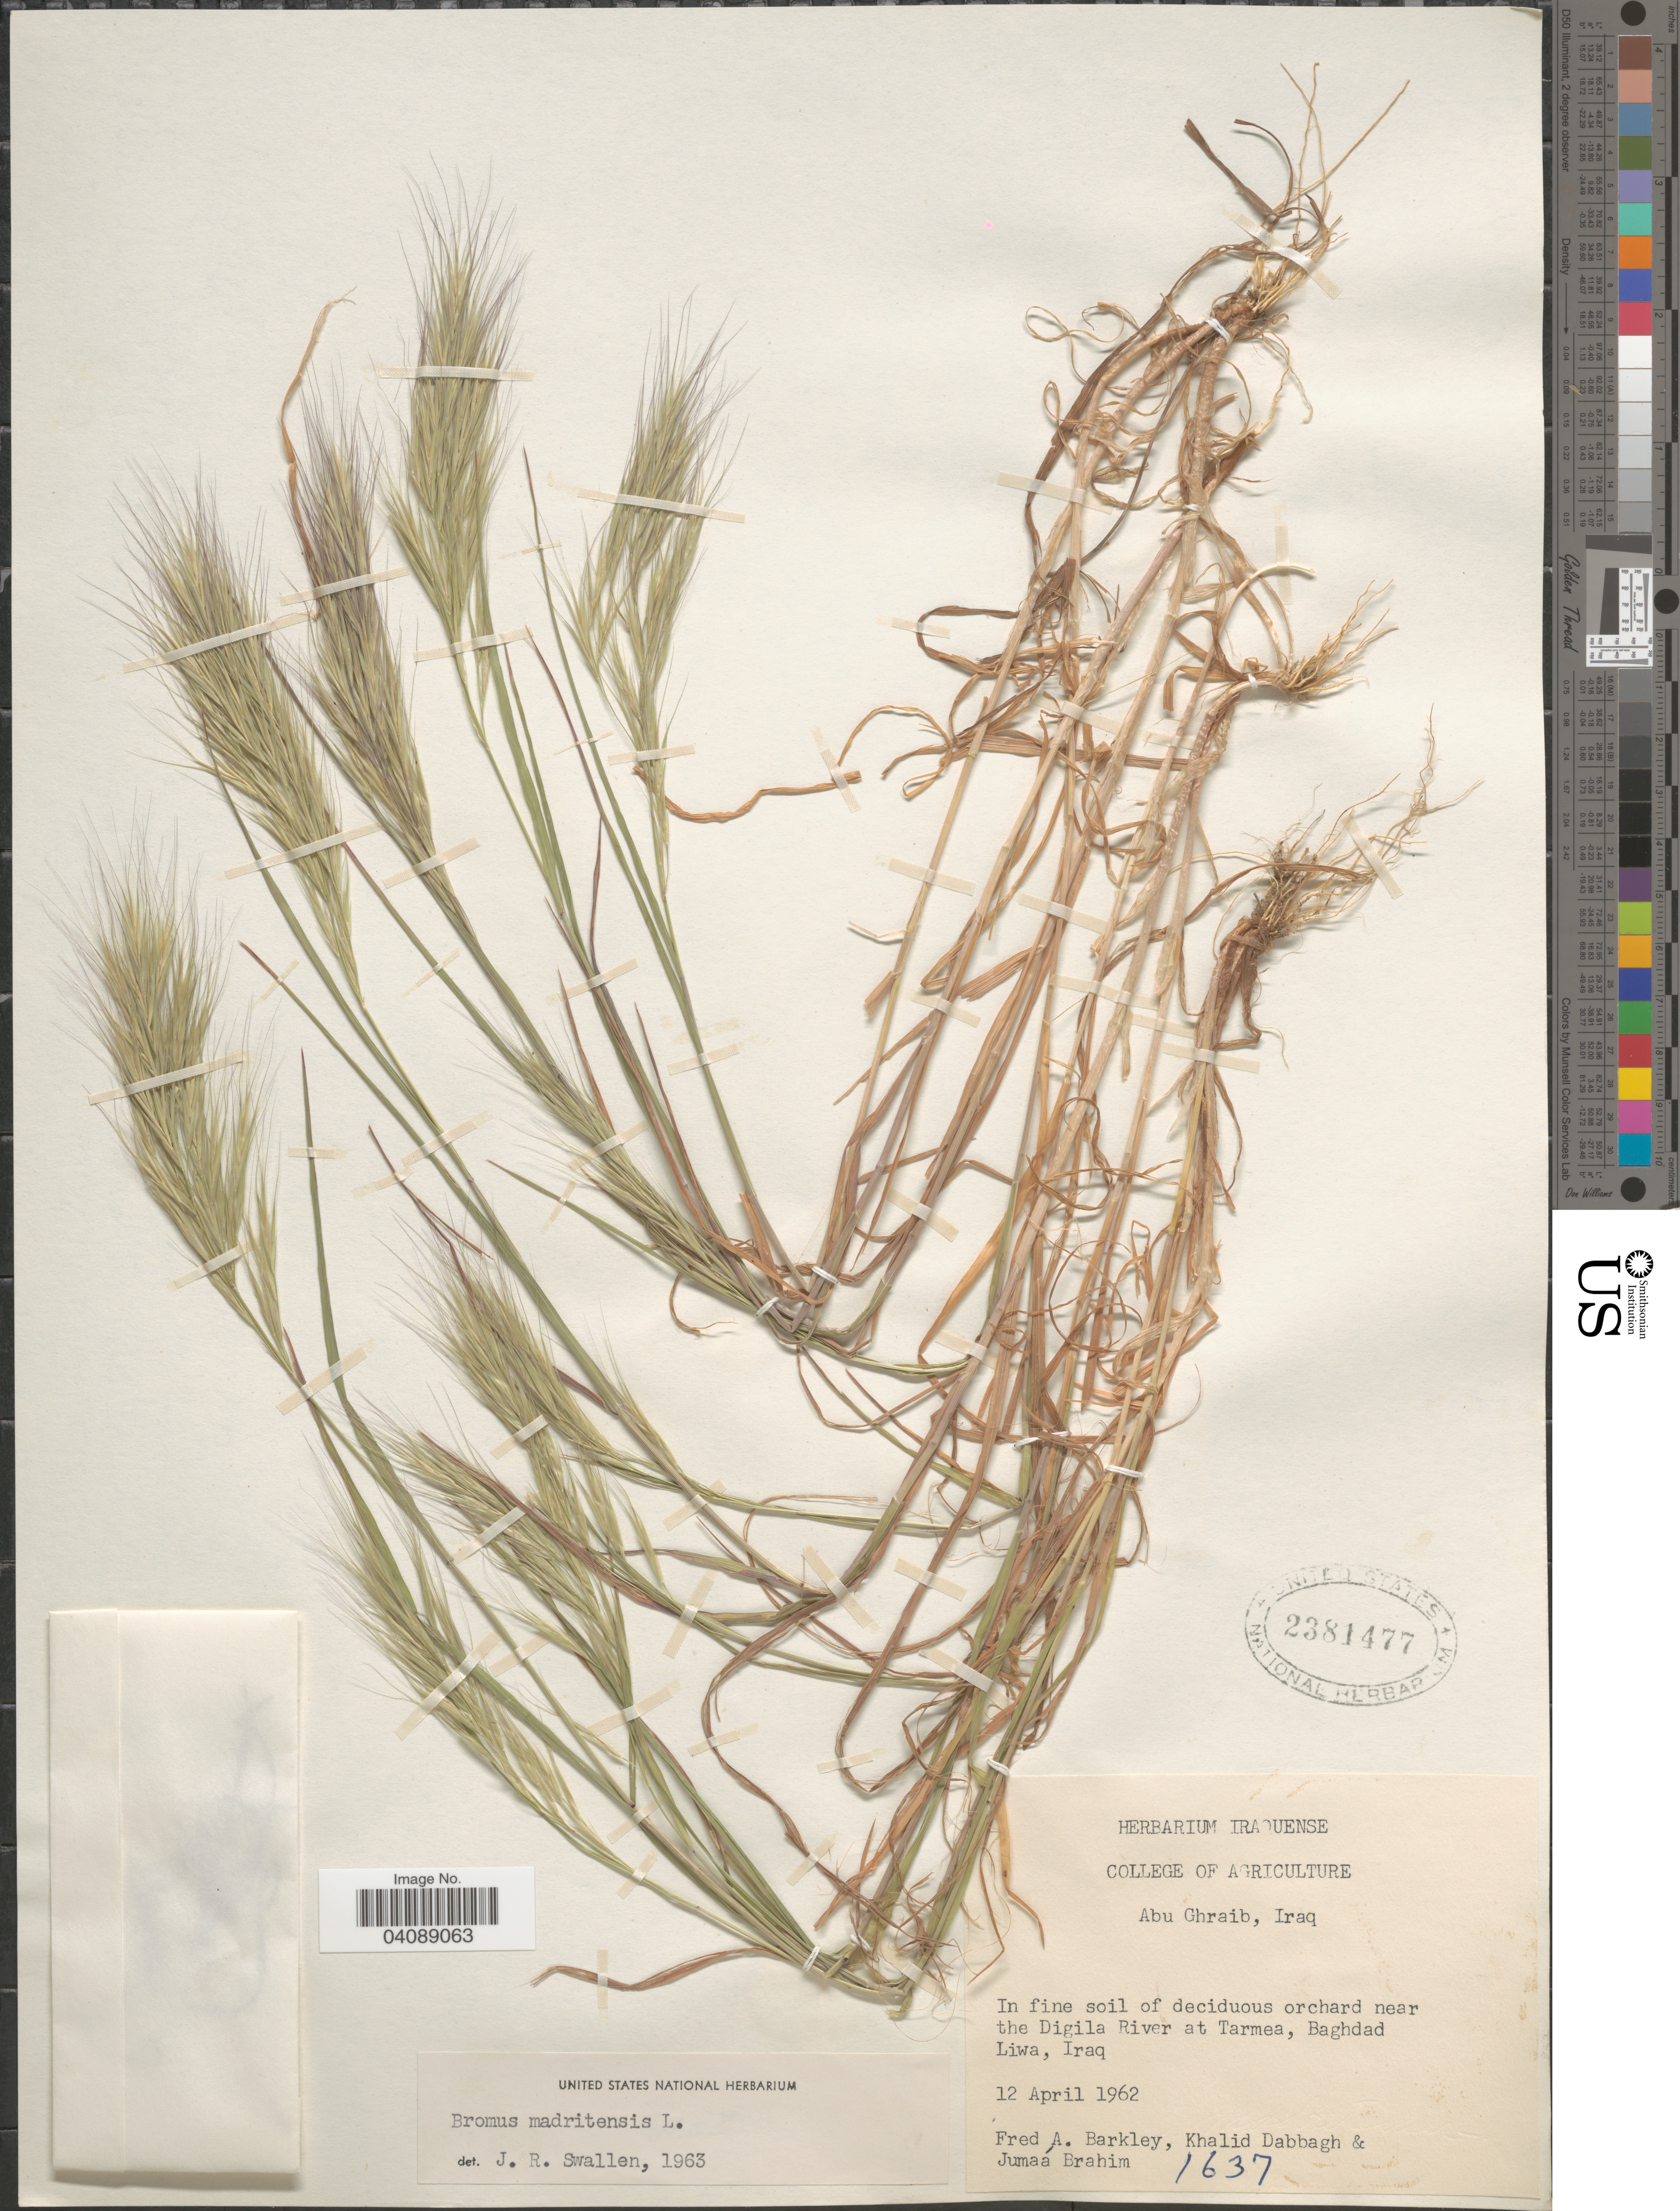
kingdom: Plantae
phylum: Tracheophyta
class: Liliopsida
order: Poales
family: Poaceae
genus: Bromus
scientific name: Bromus madritensis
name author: L.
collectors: F. A. Barkley, K. Dabbagh & Brahim M., J.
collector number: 1637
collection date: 1962-04-12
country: Iraq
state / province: Baghdad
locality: Abu Ghraib. In fine soil of deciduous orchard near the Digila River at Tarmea, Baghdad Liwa.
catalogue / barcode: US 2381477